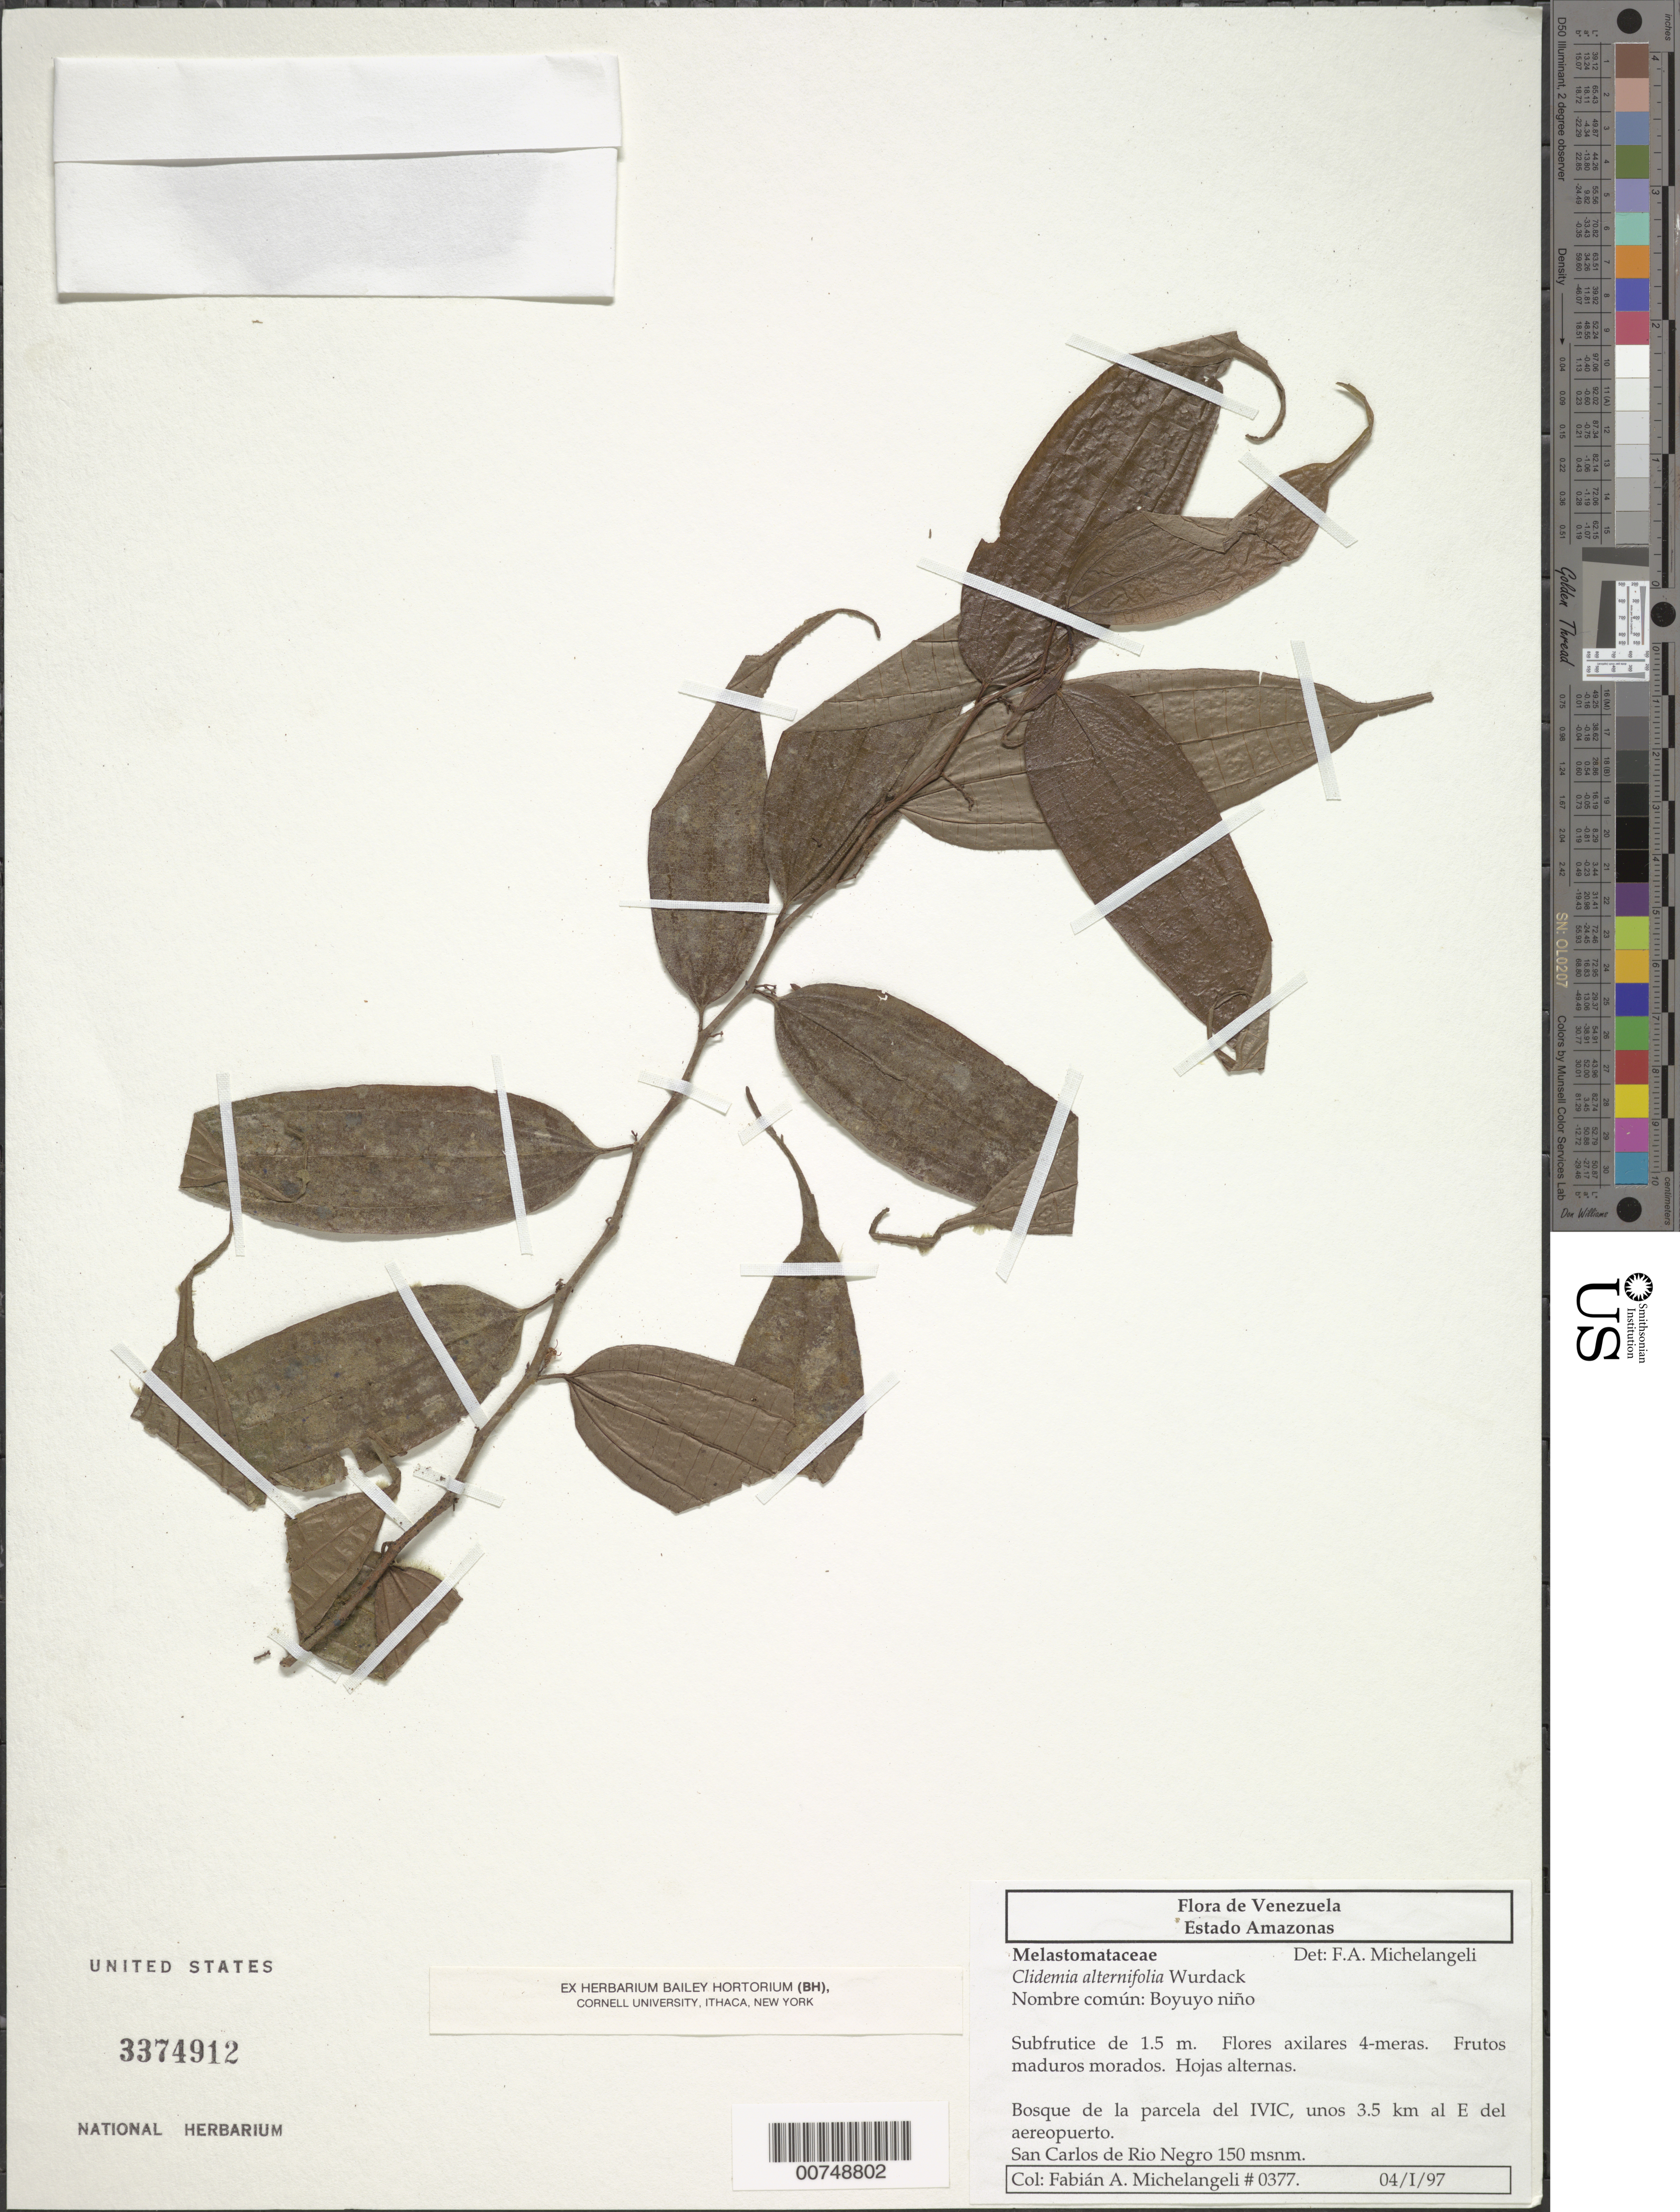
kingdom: Plantae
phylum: Tracheophyta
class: Magnoliopsida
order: Myrtales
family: Melastomataceae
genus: Clidemia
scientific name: Clidemia alternifolia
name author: Wurdack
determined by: Michelangeli, F. A.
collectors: F. A. Michelangeli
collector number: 377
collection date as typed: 4-Jan-97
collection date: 1997-01-04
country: Venezuela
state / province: Amazonas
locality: San Carlos de Río Negro, de la percela del IVIC, unos 3.5 km al E del aereopuerto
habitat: Bosque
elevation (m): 150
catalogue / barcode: US 3374912